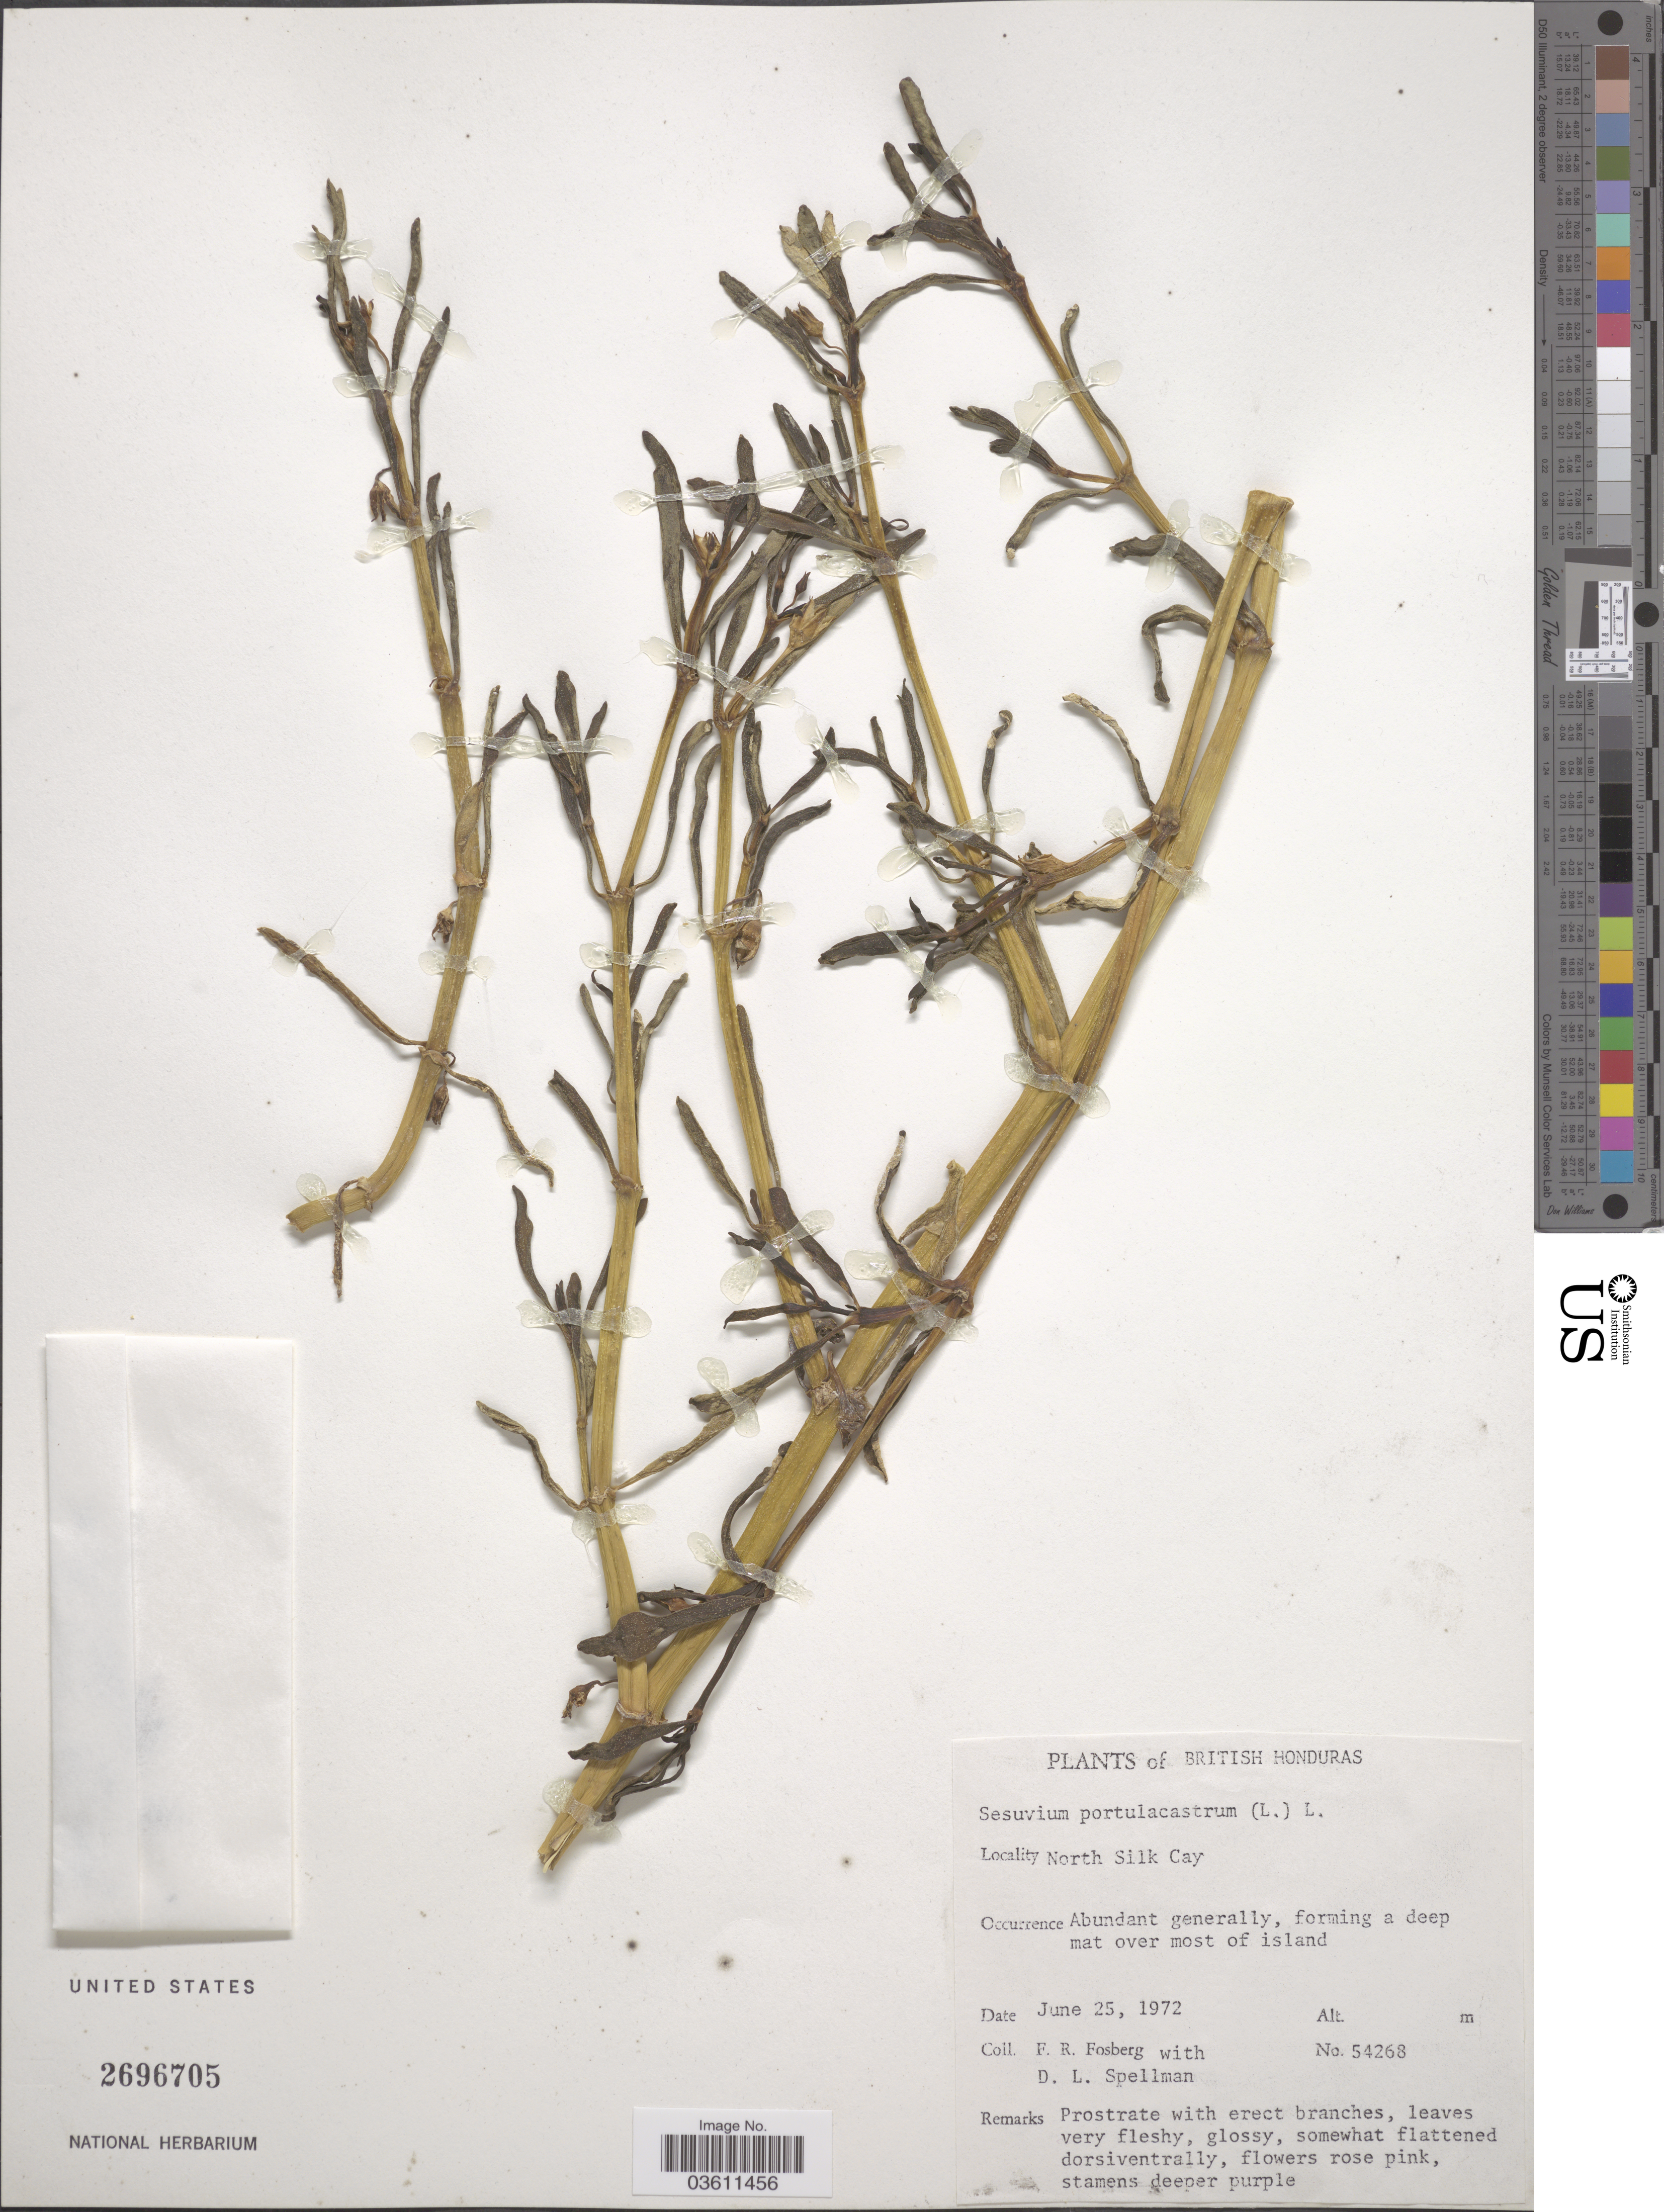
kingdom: Plantae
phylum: Tracheophyta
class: Magnoliopsida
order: Caryophyllales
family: Aizoaceae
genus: Sesuvium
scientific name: Sesuvium portulacastrum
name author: (L.) L.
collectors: F. R. Fosberg & D. L. Spellman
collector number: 54268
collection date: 1972-06-25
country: Belize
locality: British Honduras. North Silk Cay.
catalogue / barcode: US 2696705